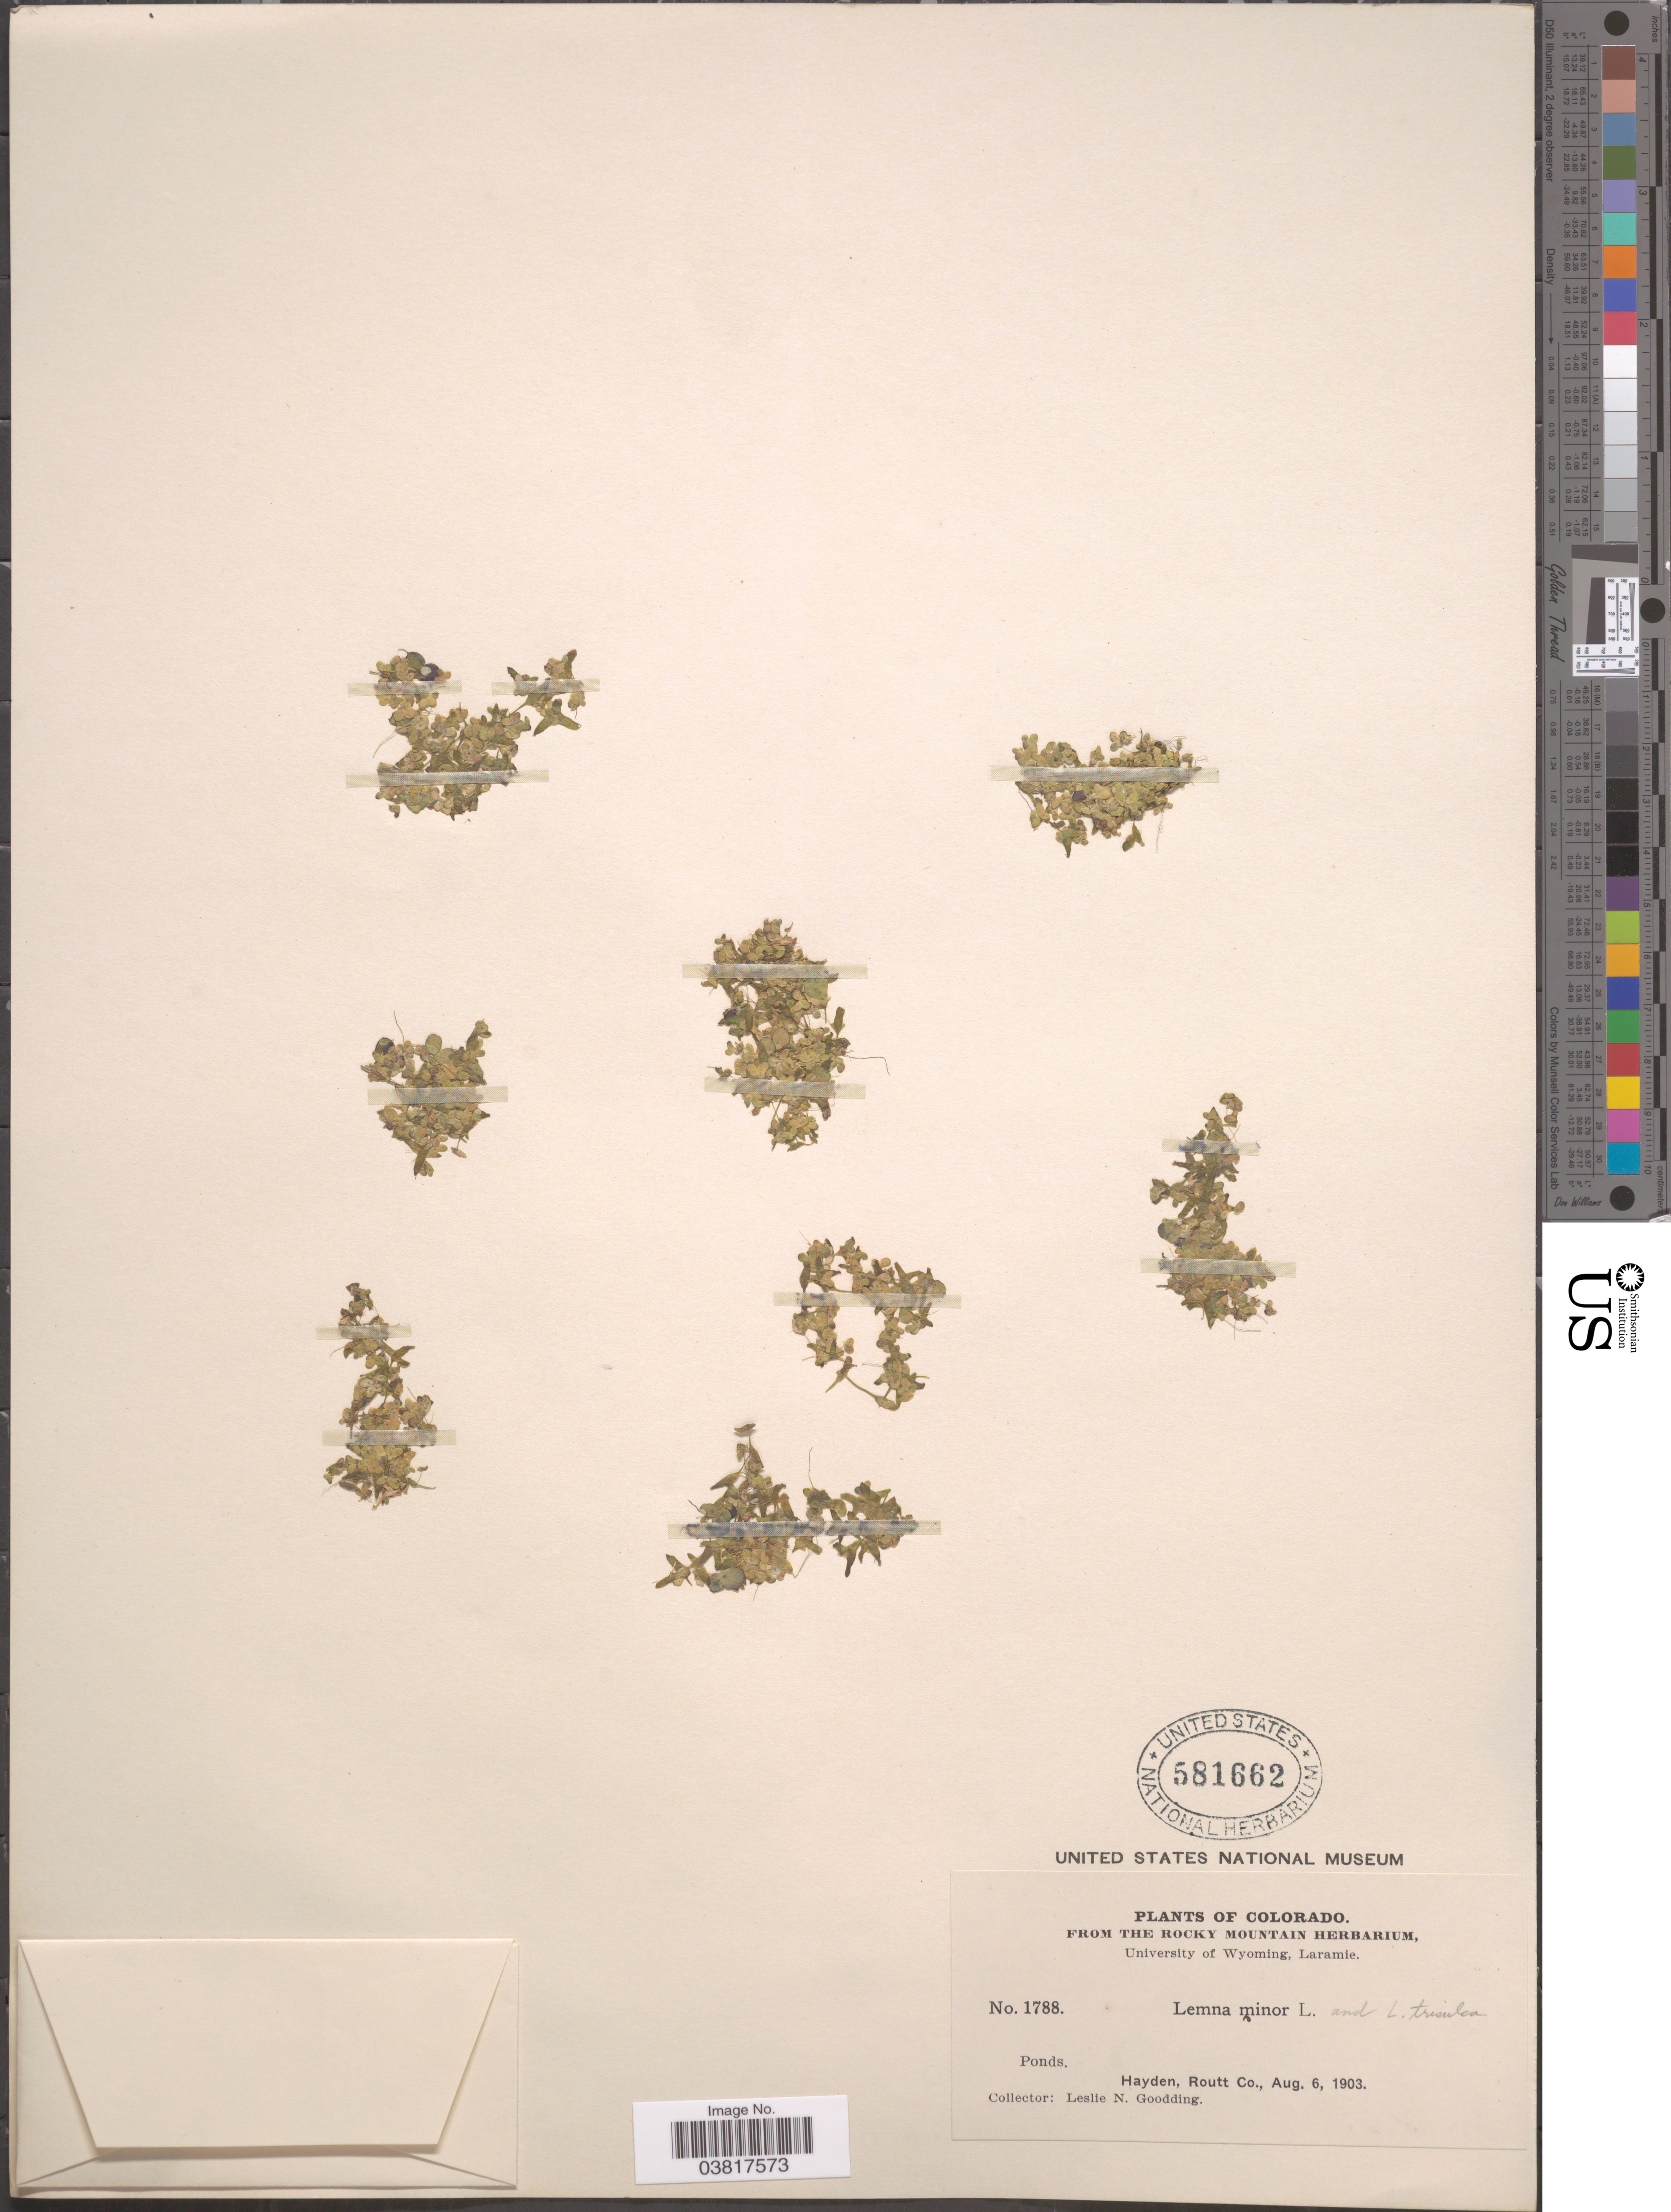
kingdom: Plantae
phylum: Tracheophyta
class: Liliopsida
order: Alismatales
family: Araceae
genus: Lemna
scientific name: Lemna minor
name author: L.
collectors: L. N. Goodding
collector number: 1788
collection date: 1903-08-06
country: United States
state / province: Colorado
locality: Hayden, Routt Co.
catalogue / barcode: US 581662